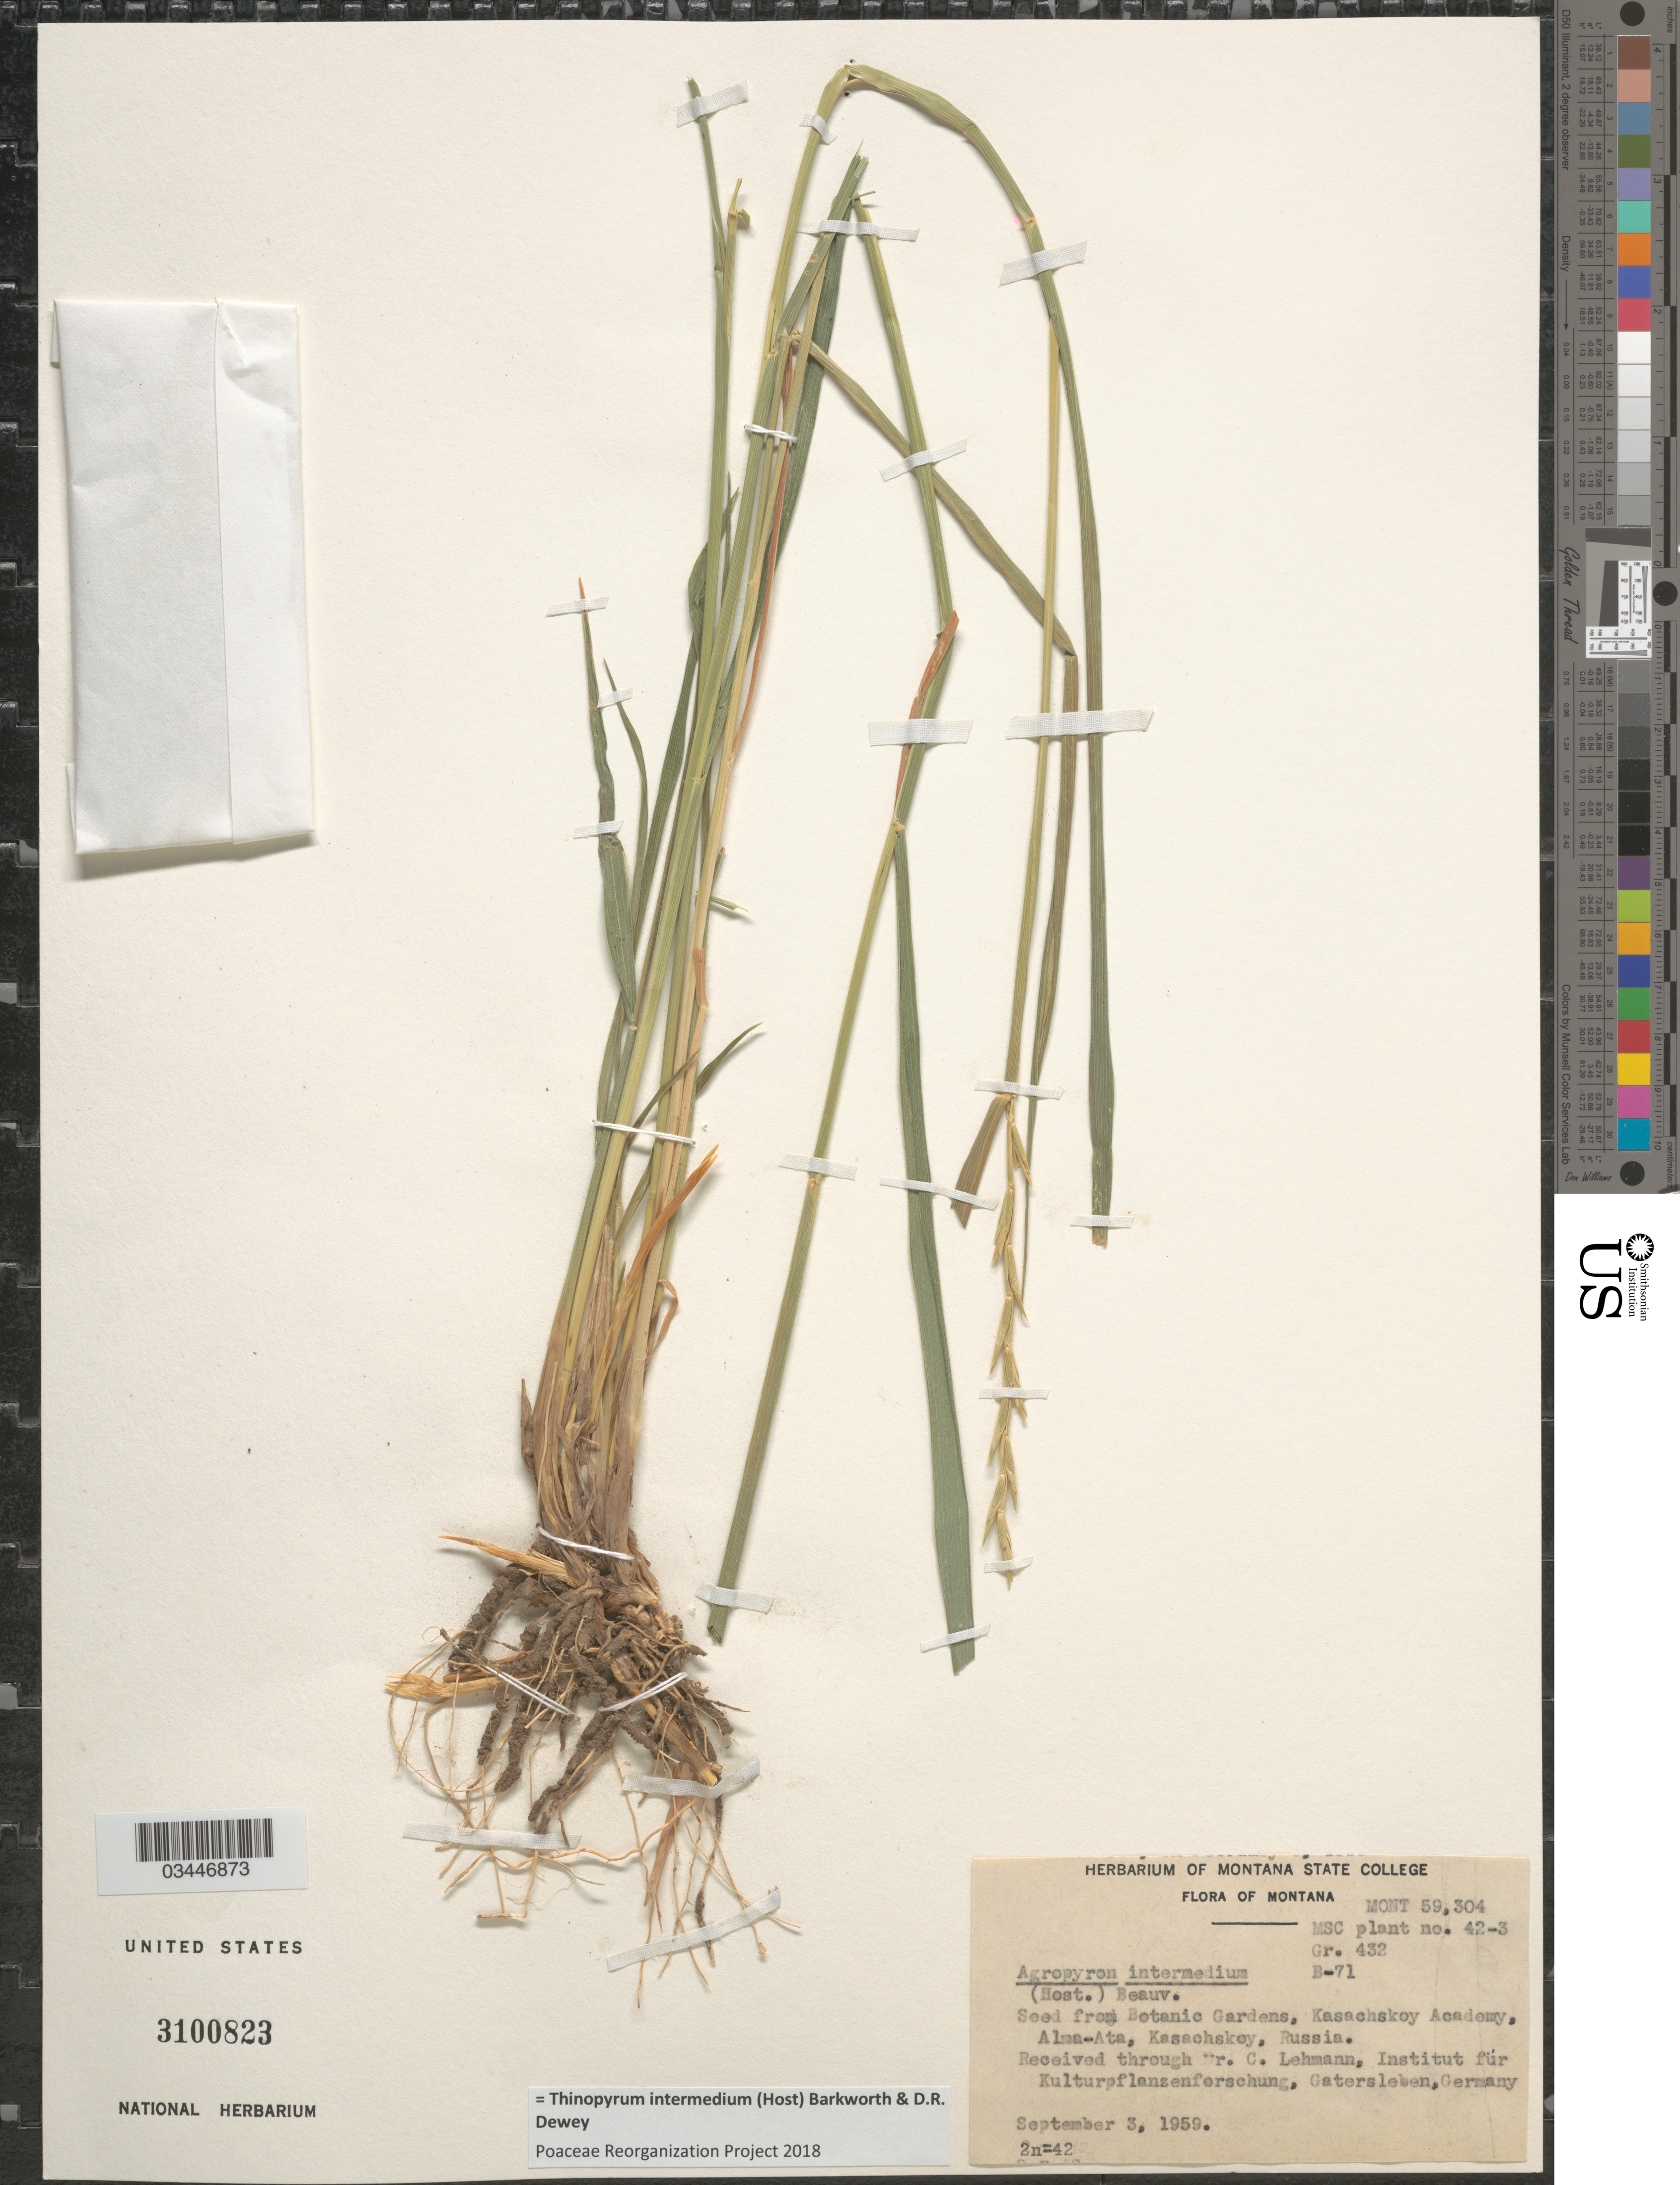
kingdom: Plantae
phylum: Tracheophyta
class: Liliopsida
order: Poales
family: Poaceae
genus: Aegilops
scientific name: Aegilops sp.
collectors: ex herb. Montana State College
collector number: Mont 59304/42-3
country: United States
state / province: Montana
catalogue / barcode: US 3100823